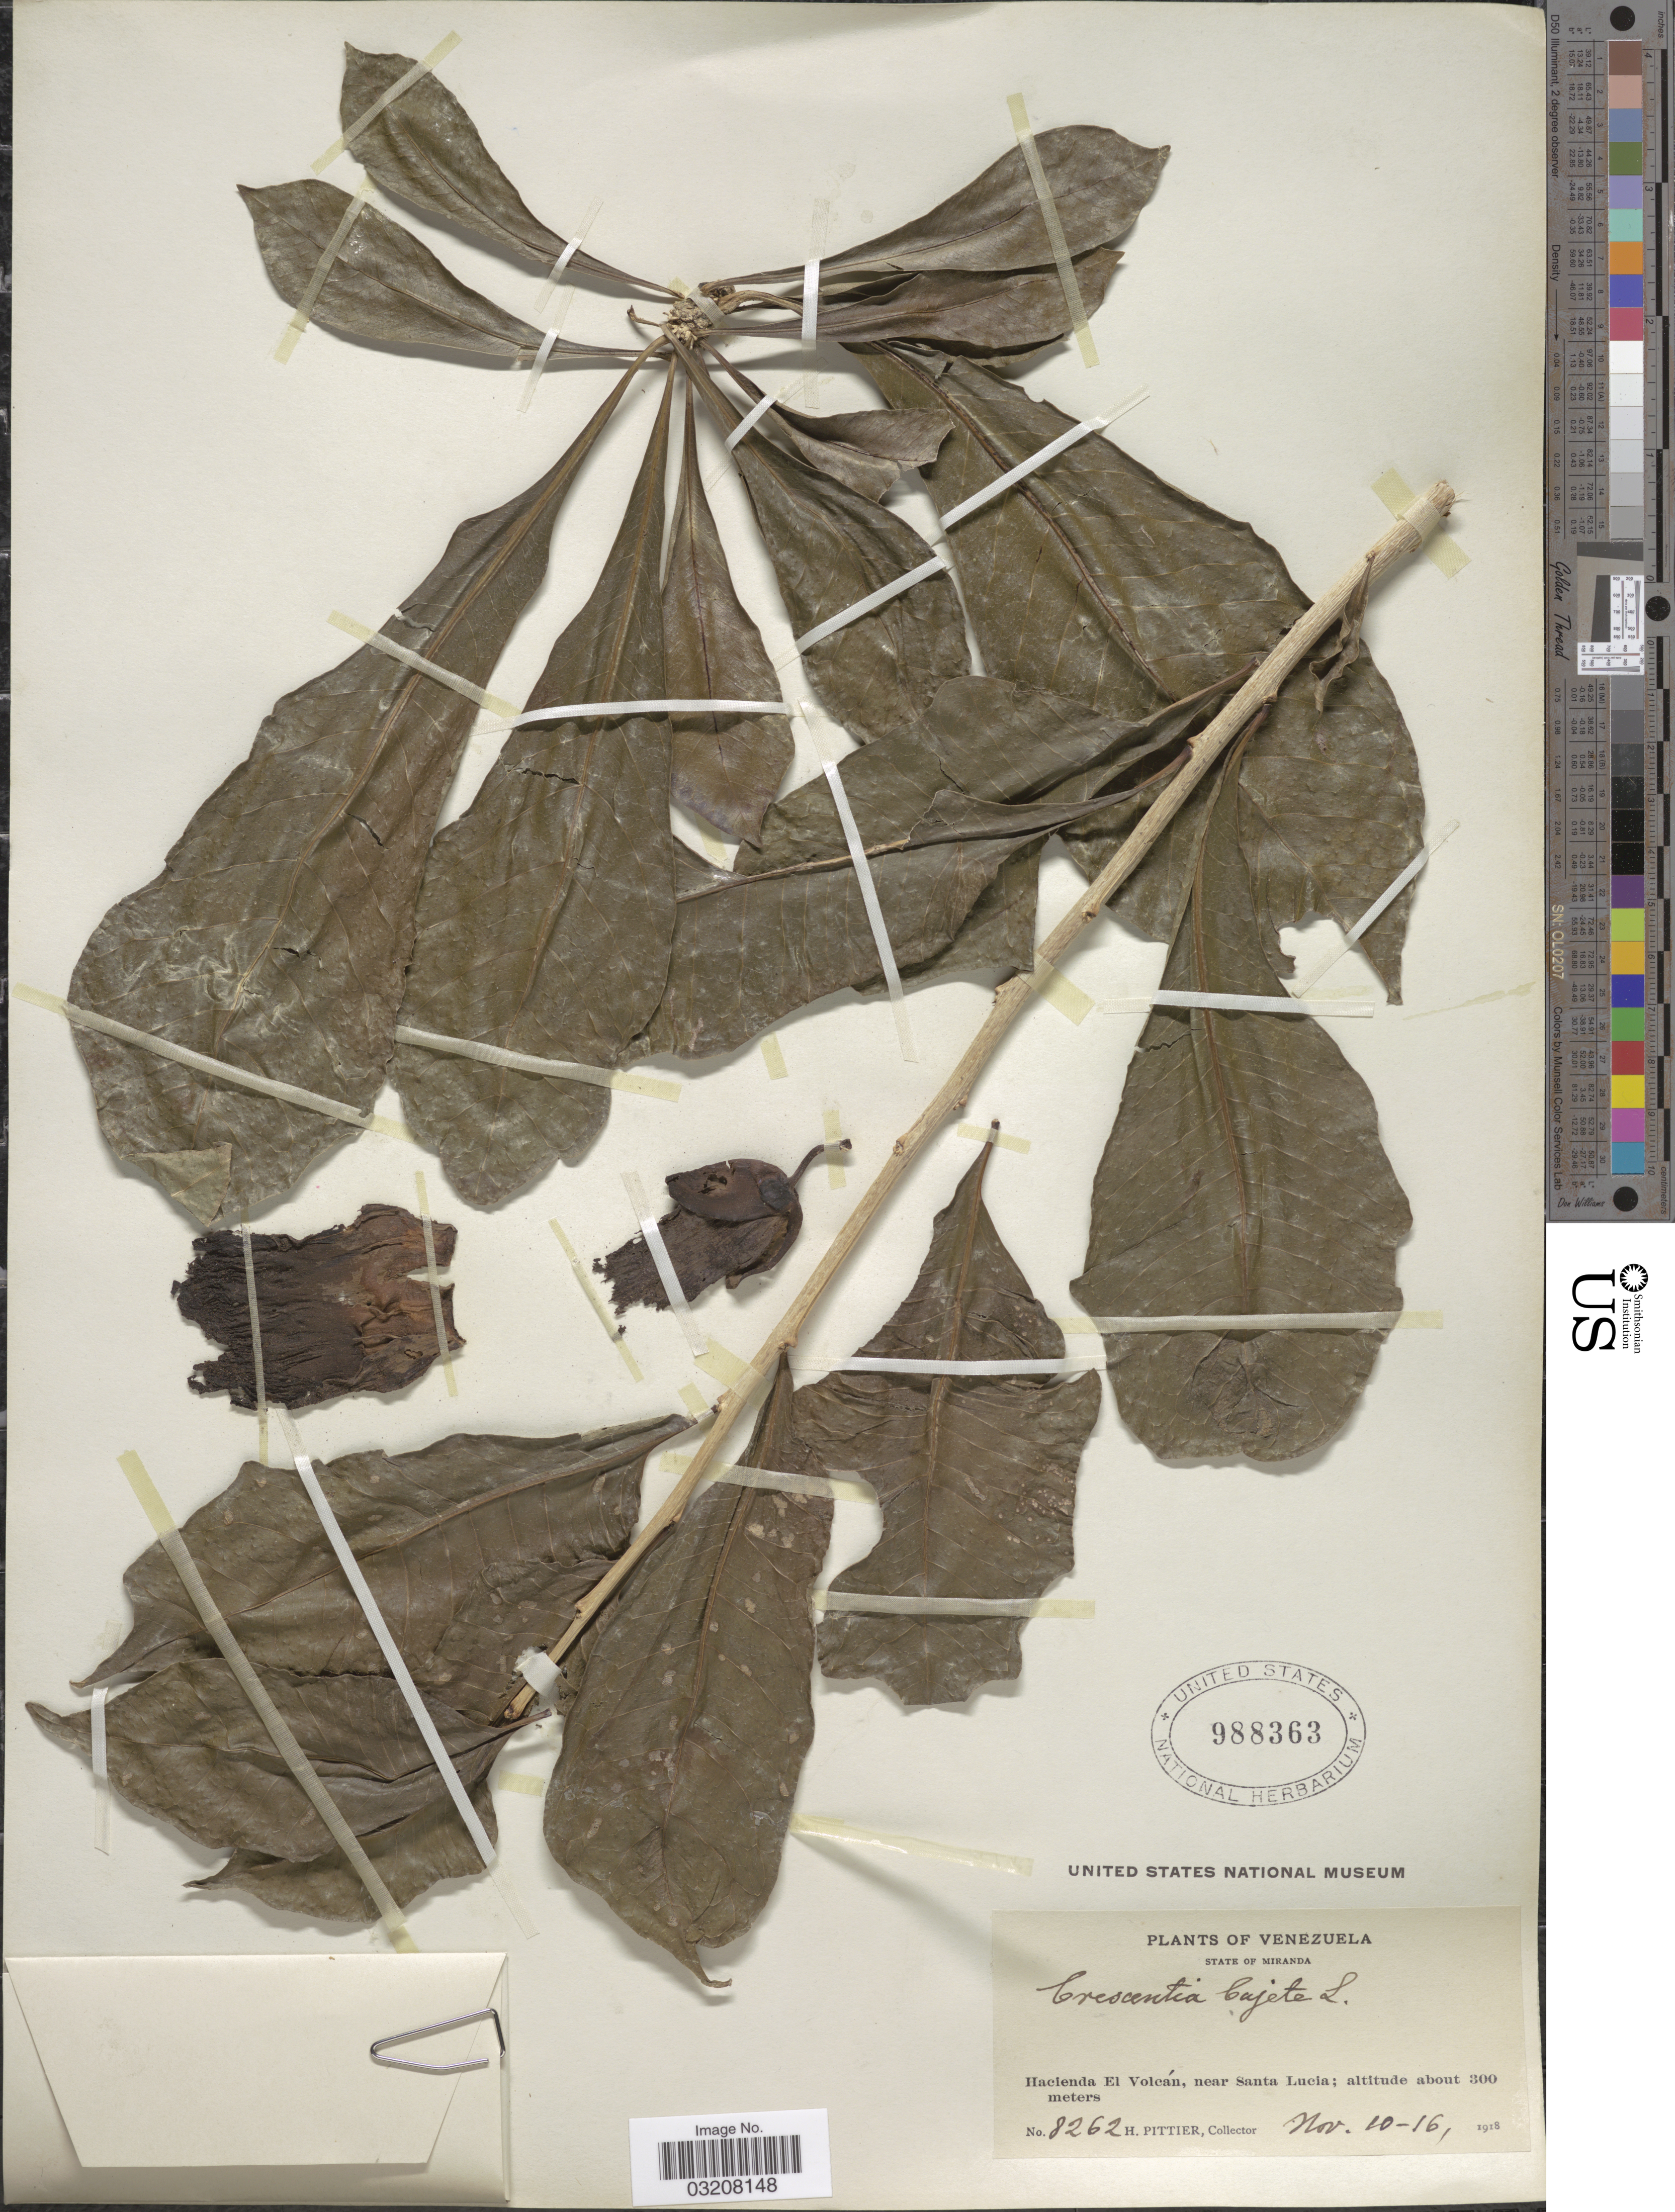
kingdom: Plantae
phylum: Tracheophyta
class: Magnoliopsida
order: Lamiales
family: Bignoniaceae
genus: Crescentia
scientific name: Crescentia cujete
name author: L.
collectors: H. F. Pittier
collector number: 8262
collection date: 1918-11-10/1918-11-16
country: Venezuela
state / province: Miranda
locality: Hacienda El Volcán, near Santa Lucia.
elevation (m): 300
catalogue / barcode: US 988363